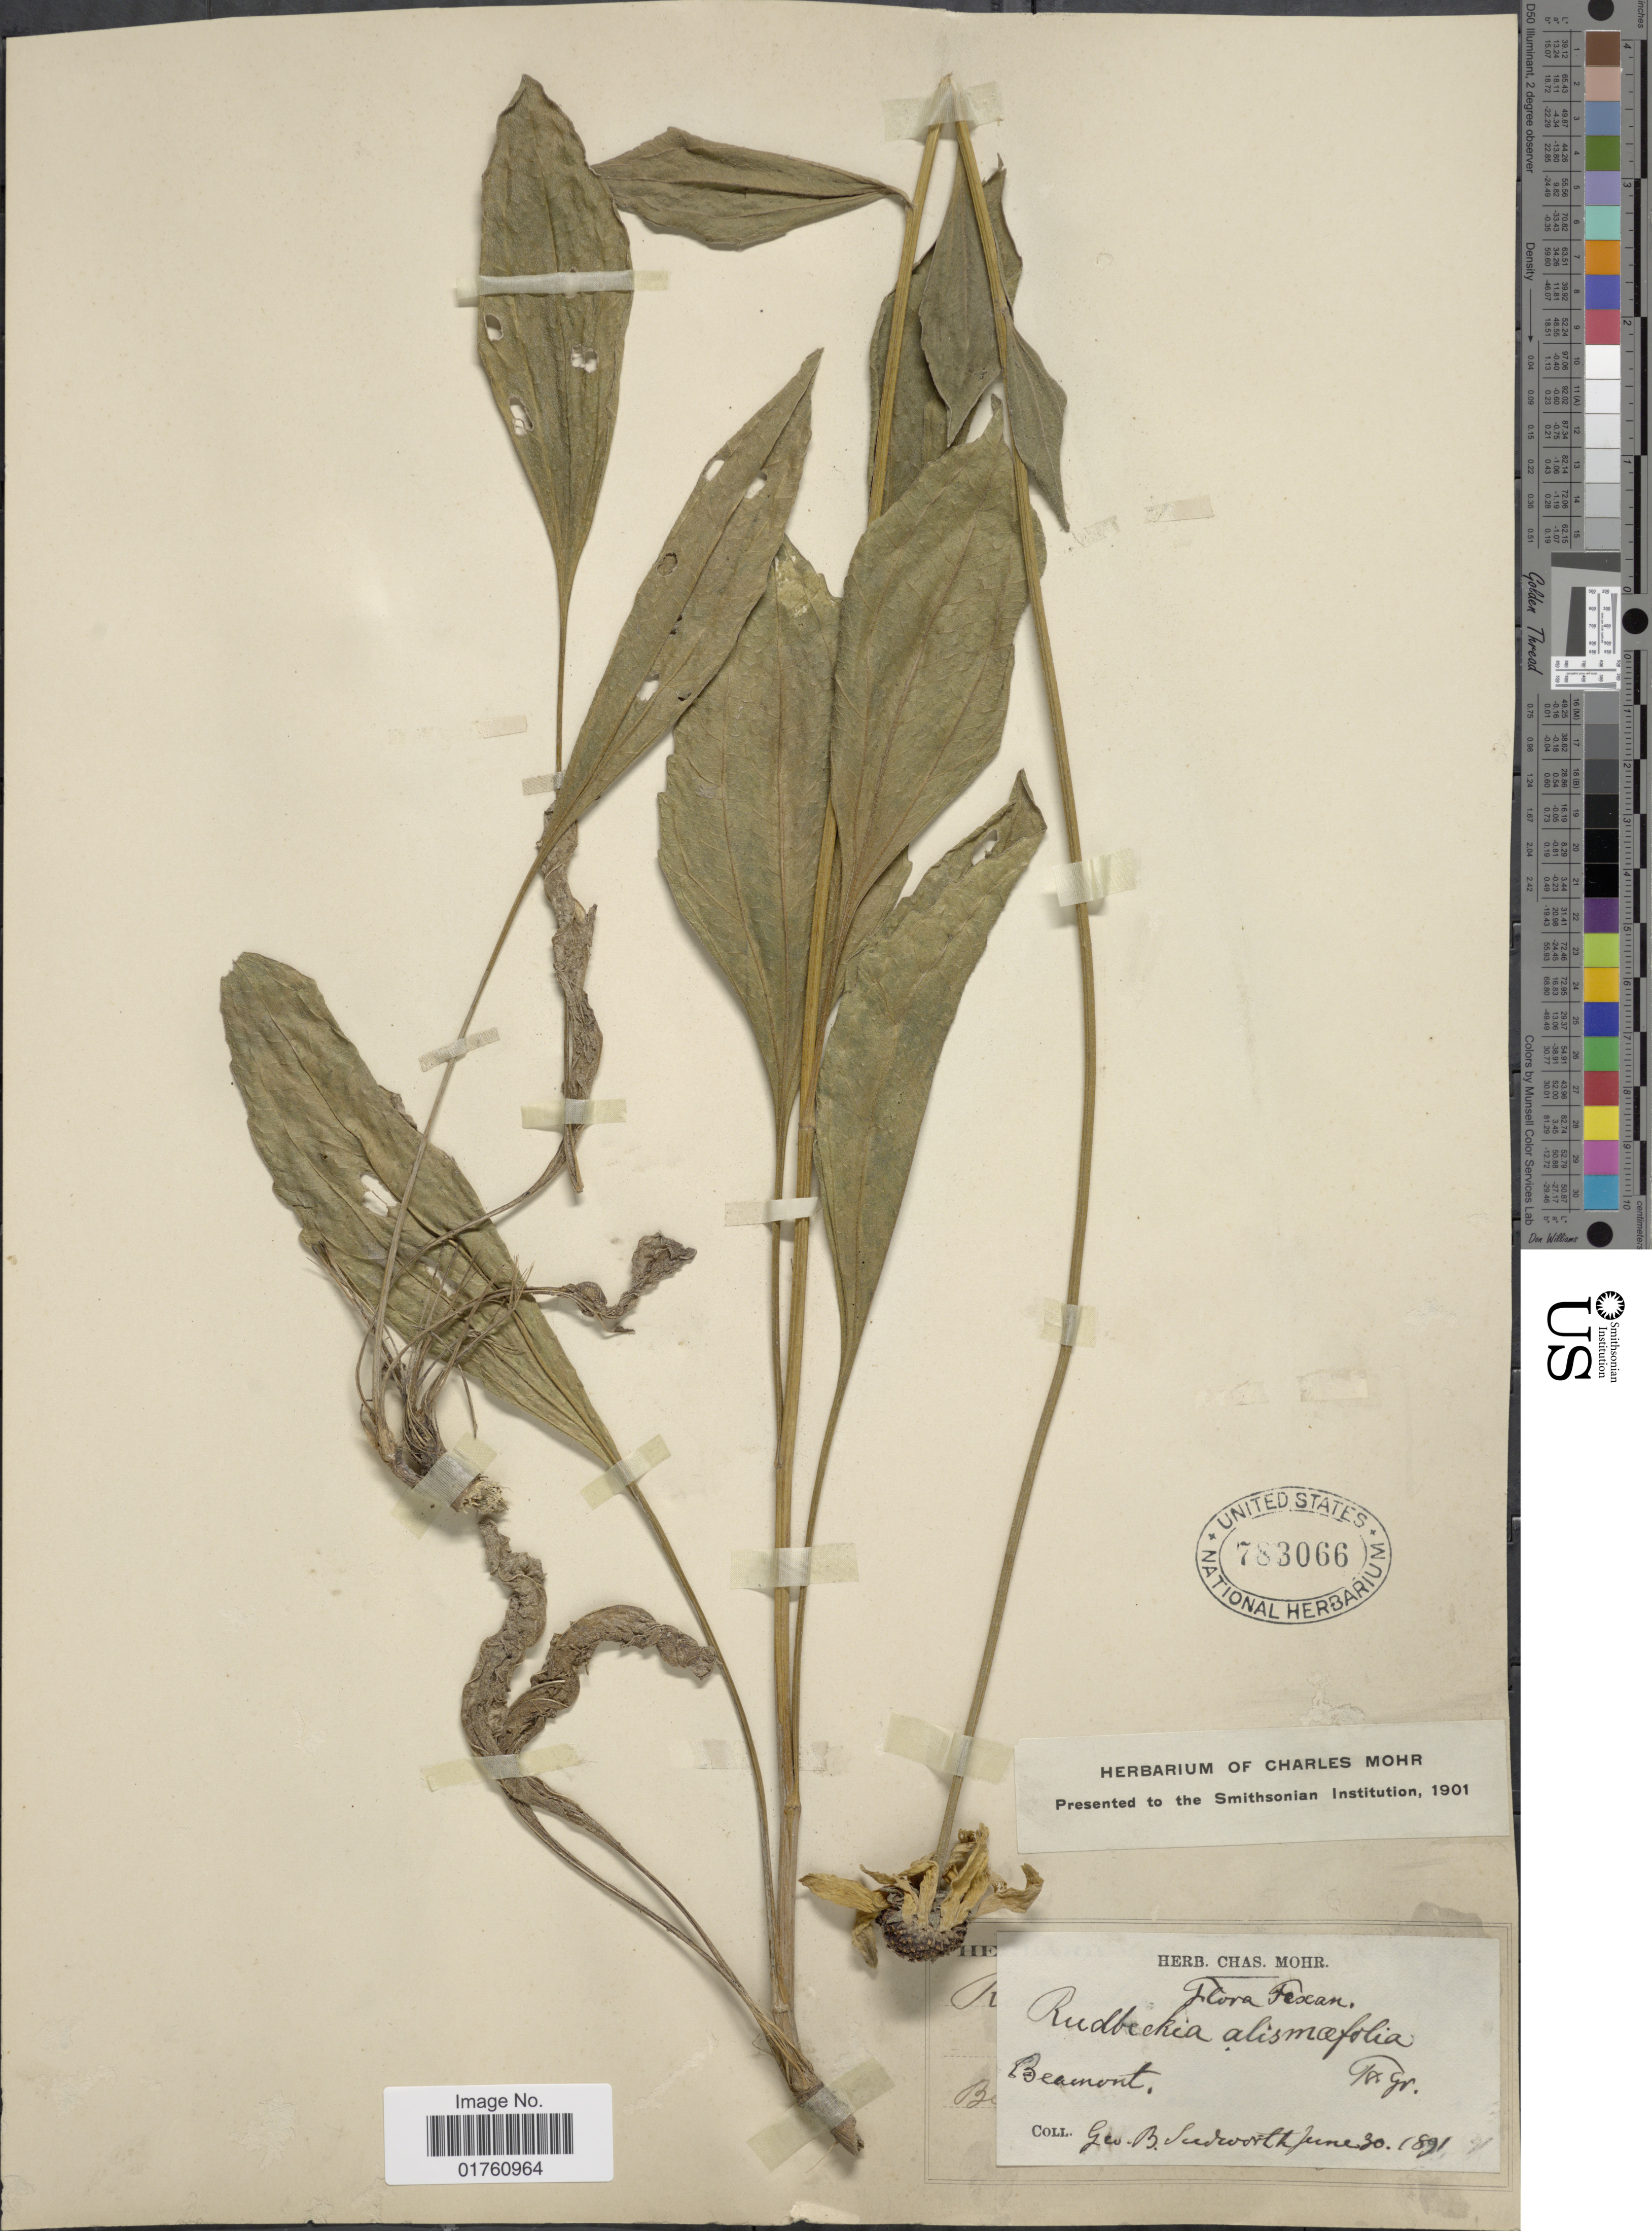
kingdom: Plantae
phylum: Tracheophyta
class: Magnoliopsida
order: Asterales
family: Asteraceae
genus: Rudbeckia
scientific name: Rudbeckia grandiflora var. alismaefolia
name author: (Torr. & A. Gray) Cronq.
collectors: G. B. Sudworth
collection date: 1891-06-30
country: United States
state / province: Texas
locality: Beaumont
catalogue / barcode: US 783066